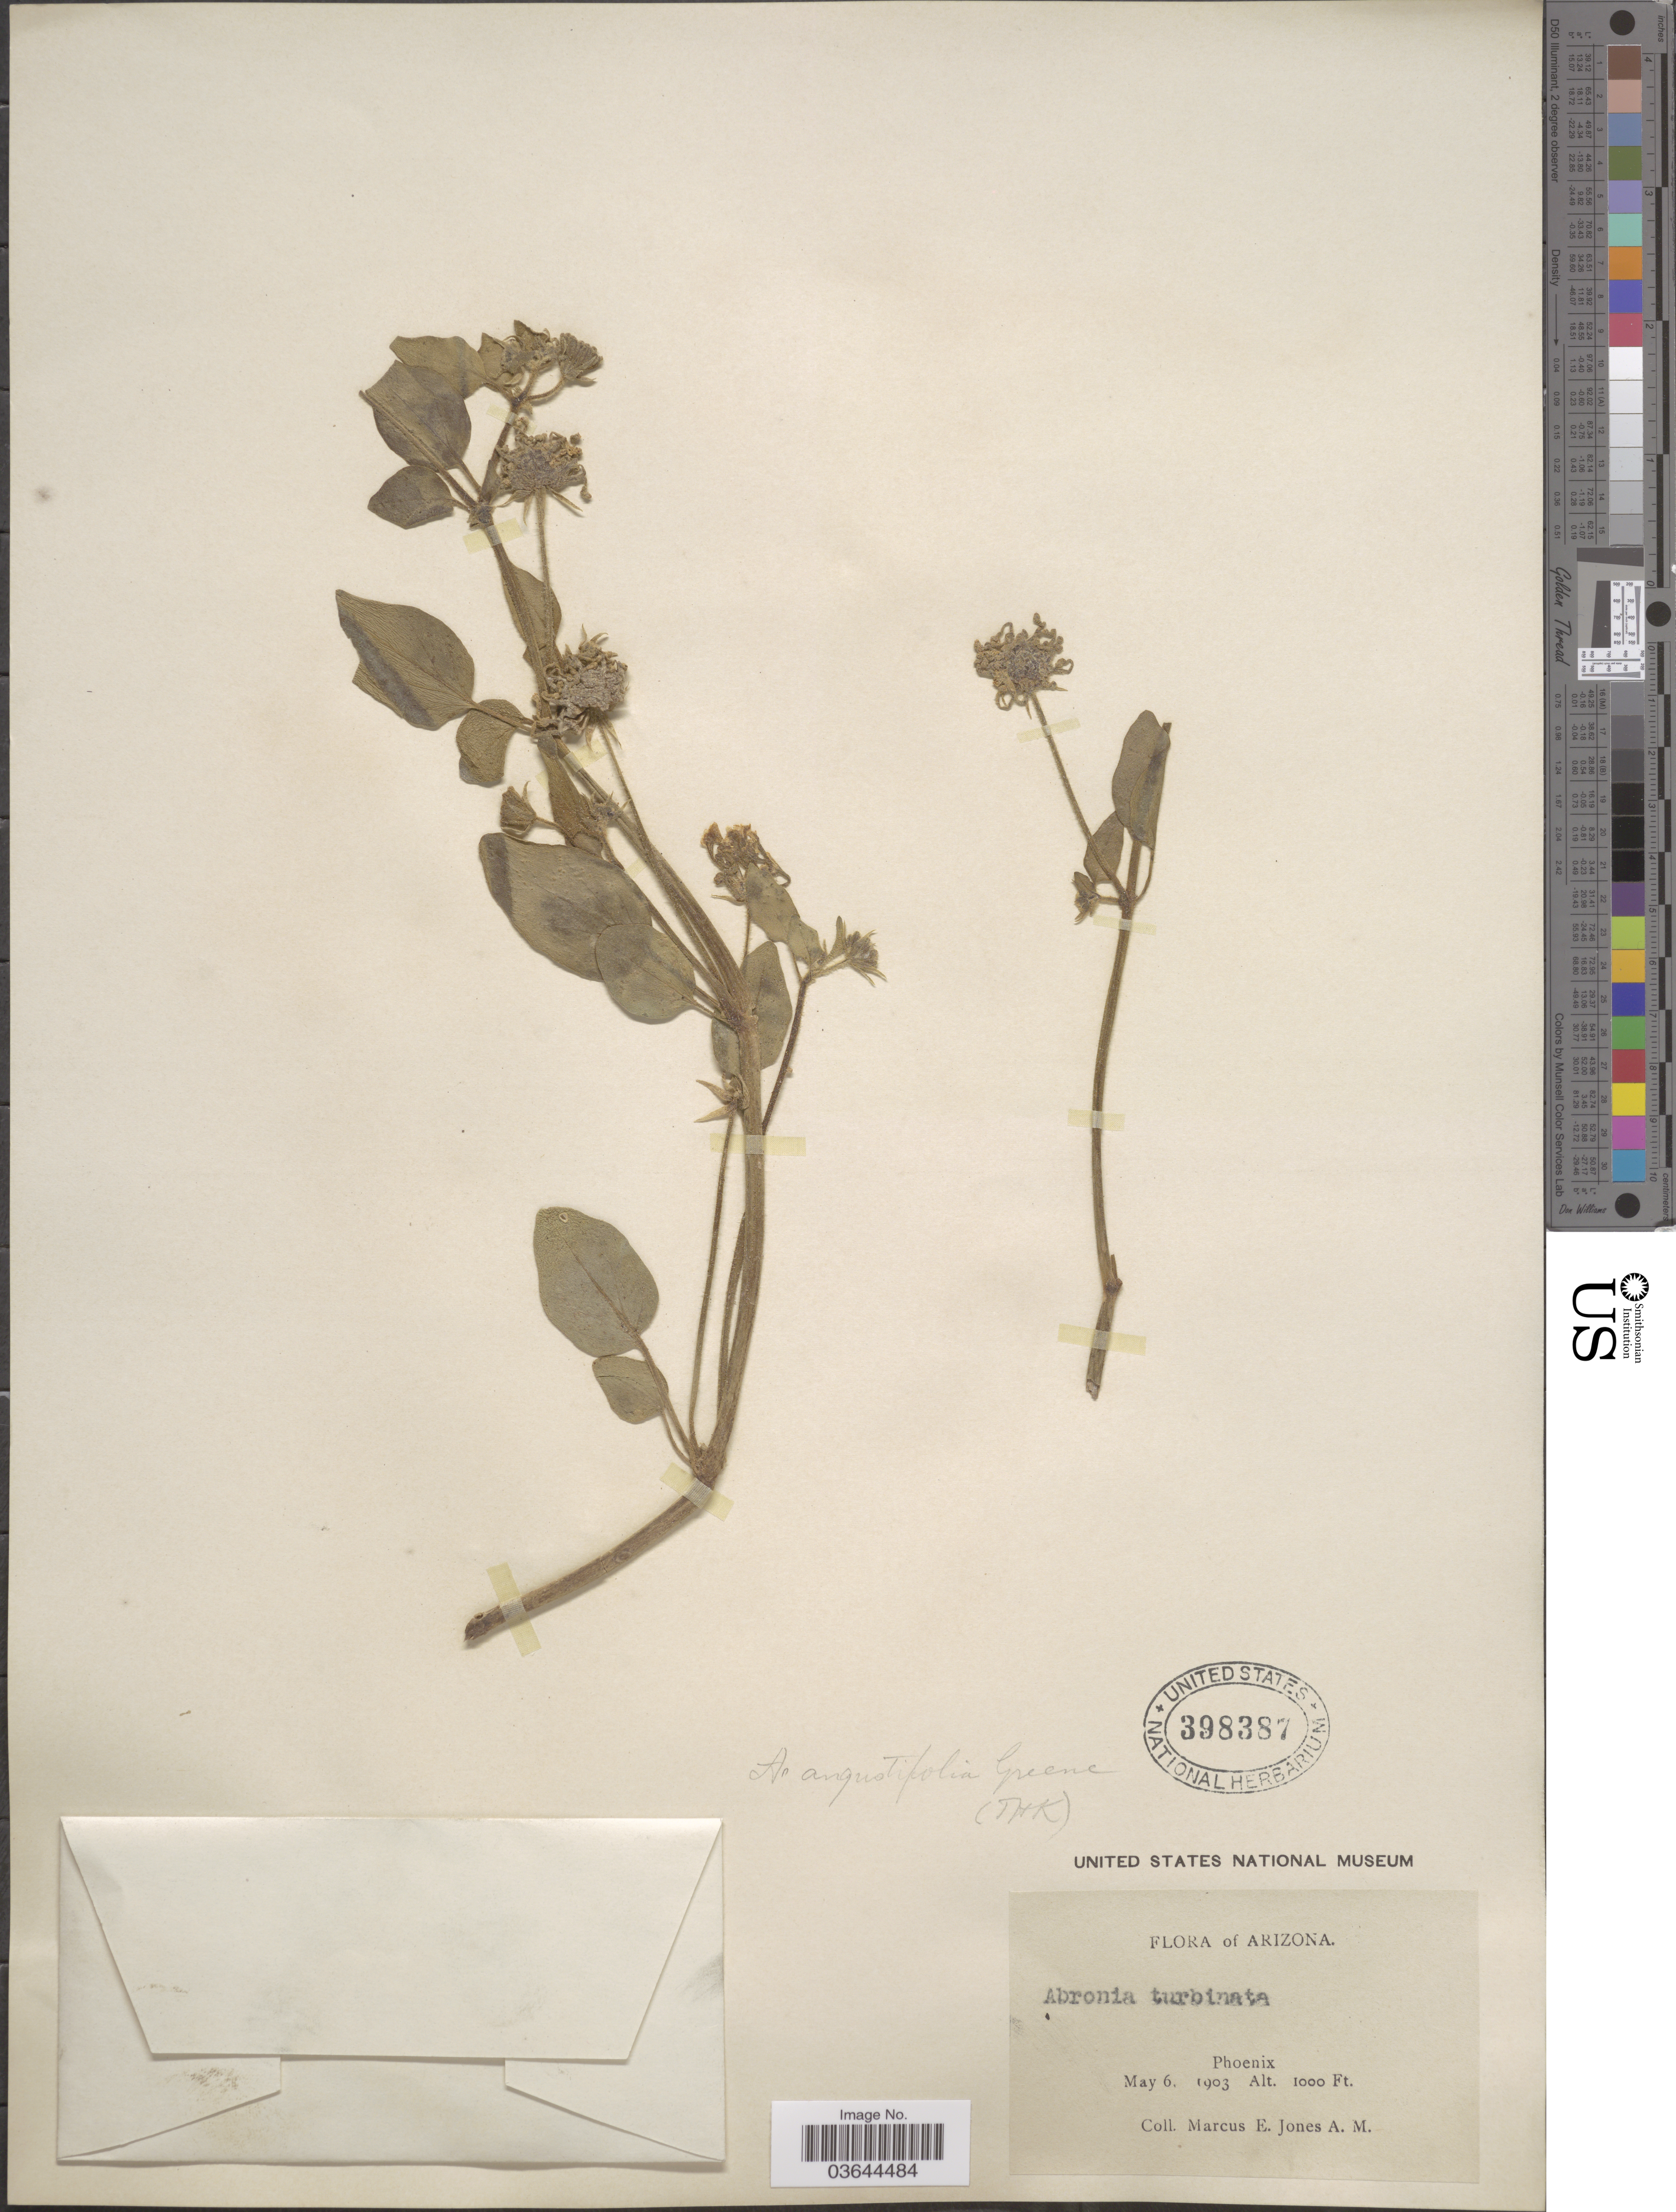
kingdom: Plantae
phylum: Tracheophyta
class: Magnoliopsida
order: Caryophyllales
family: Nyctaginaceae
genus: Abronia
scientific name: Abronia angustifolia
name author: Greene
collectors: M. E. Jones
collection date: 1903-05-06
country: United States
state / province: Arizona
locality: Phoenix.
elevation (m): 305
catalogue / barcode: US 398387